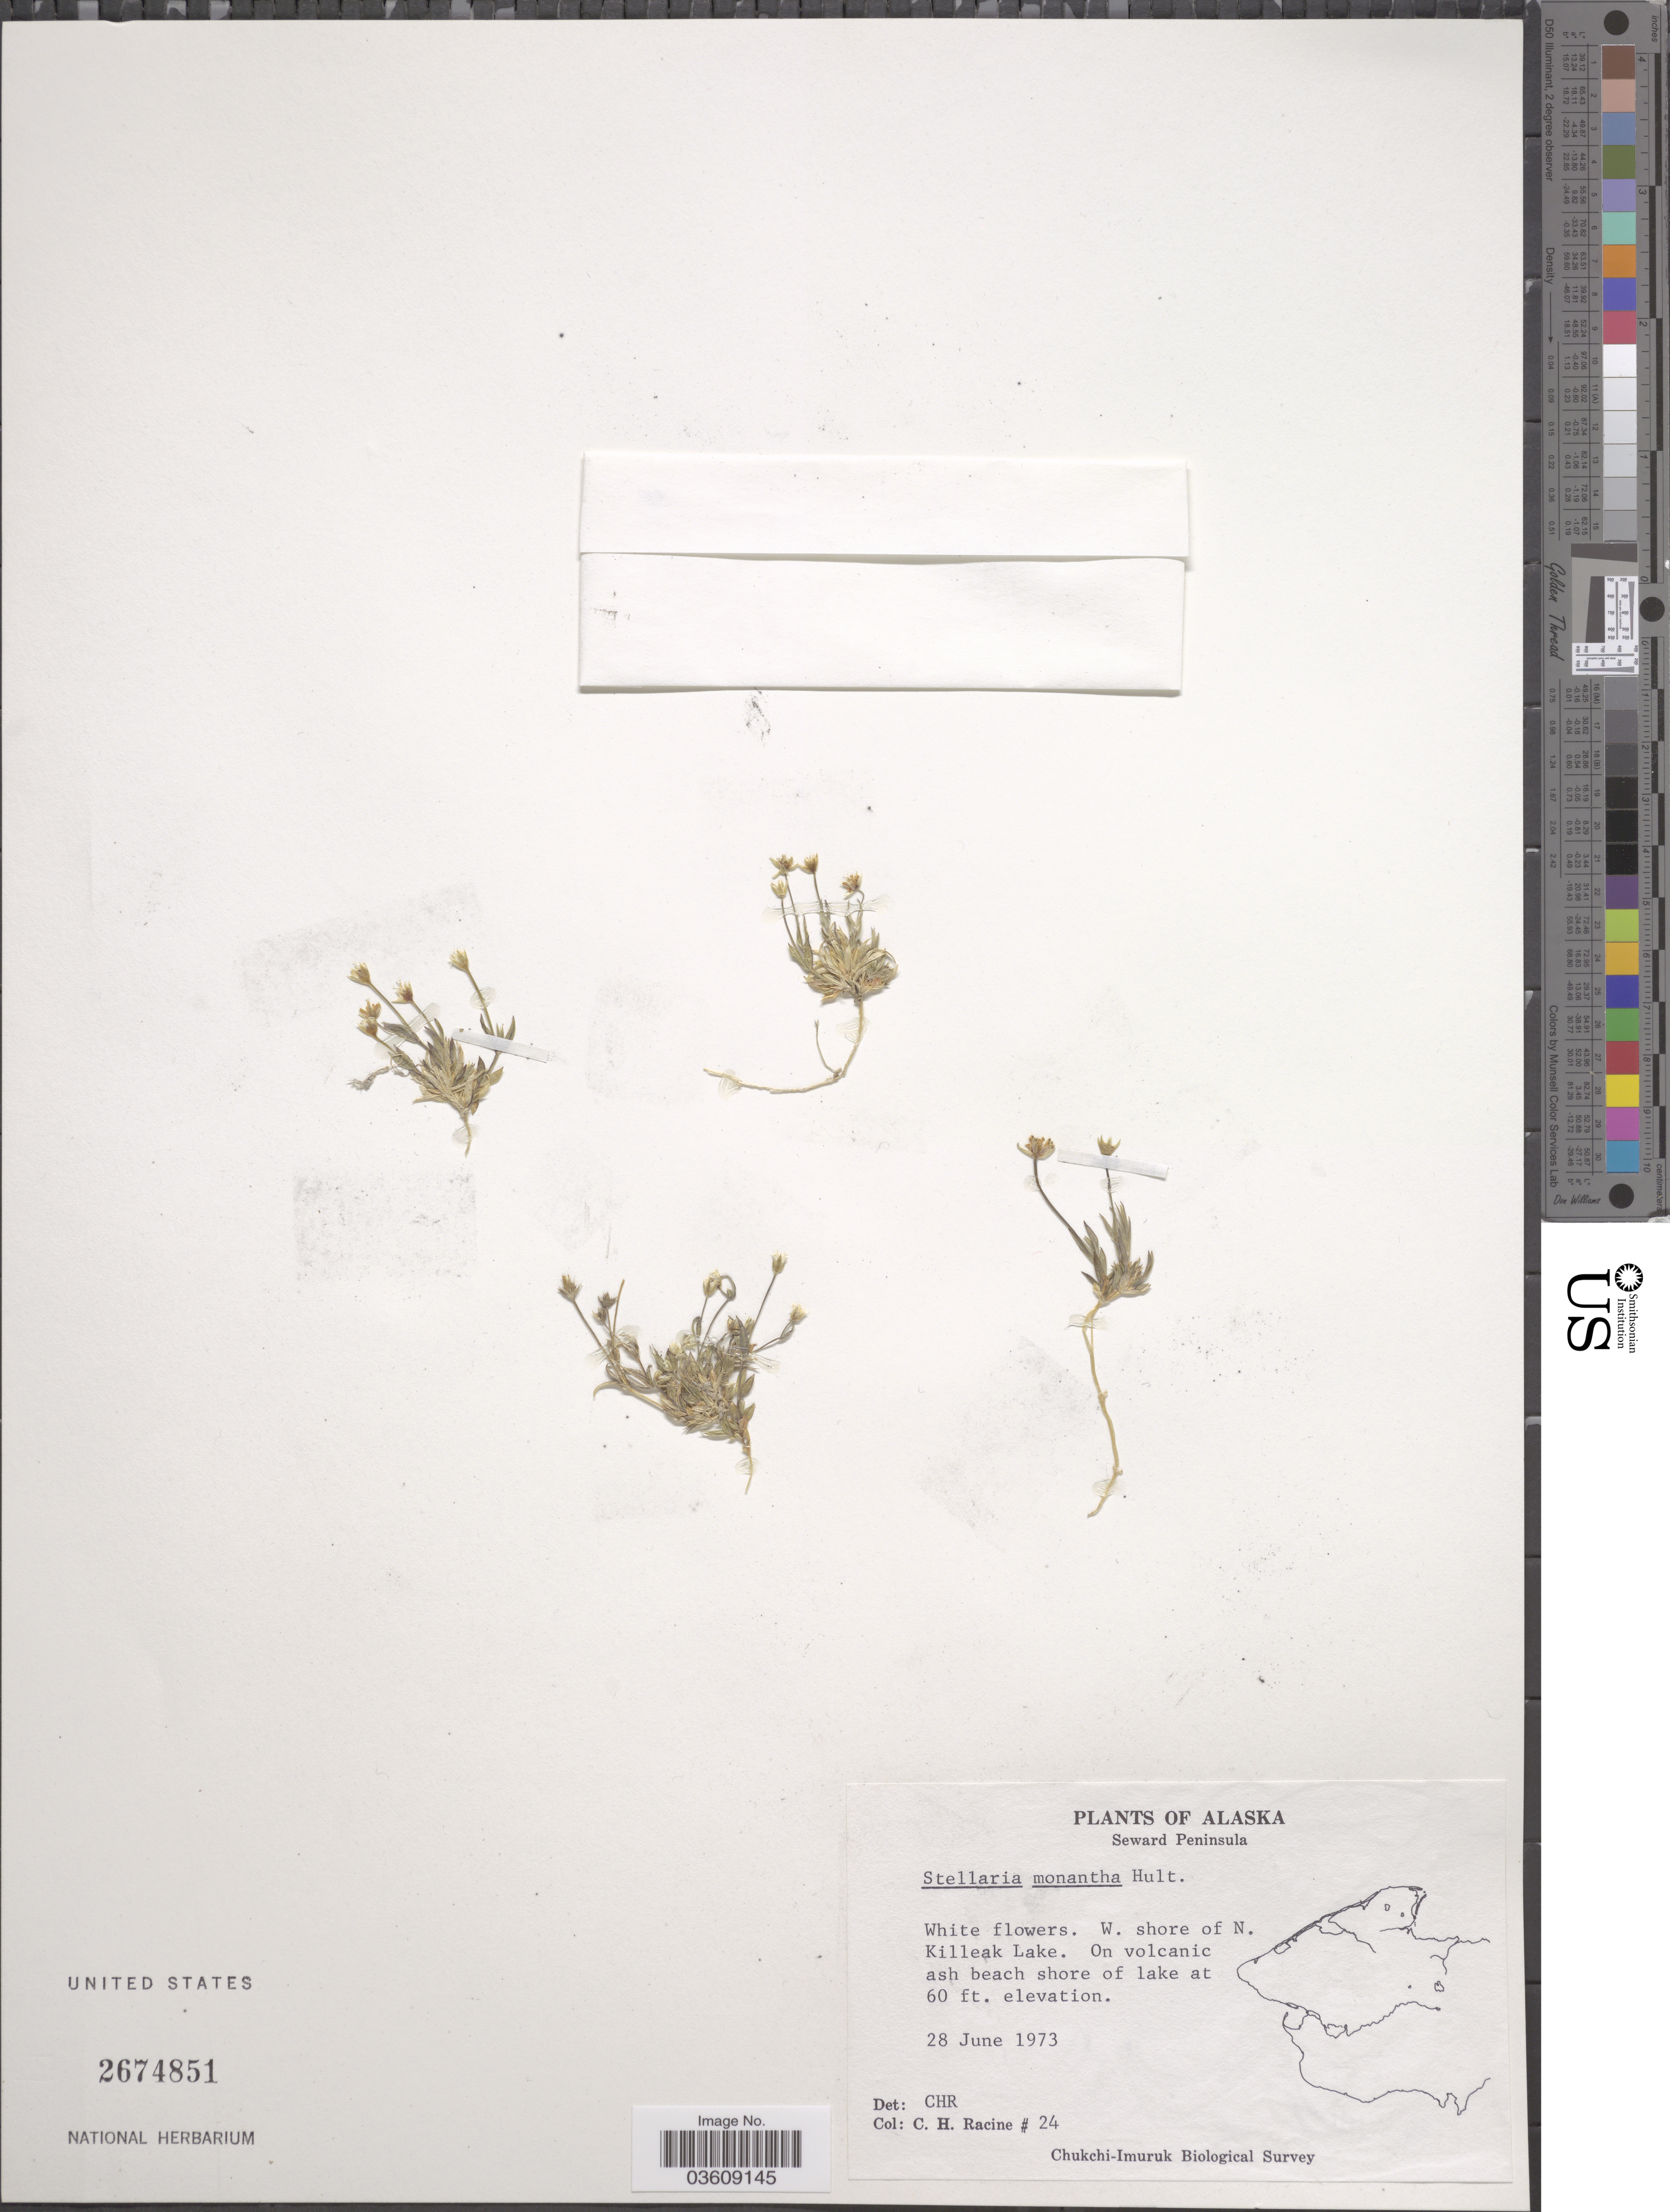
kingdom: Plantae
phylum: Tracheophyta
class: Magnoliopsida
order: Caryophyllales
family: Caryophyllaceae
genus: Stellaria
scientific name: Stellaria monantha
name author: Hultén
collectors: C. Racine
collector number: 24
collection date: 1973-06-28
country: United States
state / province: Alaska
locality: Seward Peninsula. W. shore of N. Killeak Lake.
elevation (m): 18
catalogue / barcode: US 2674851